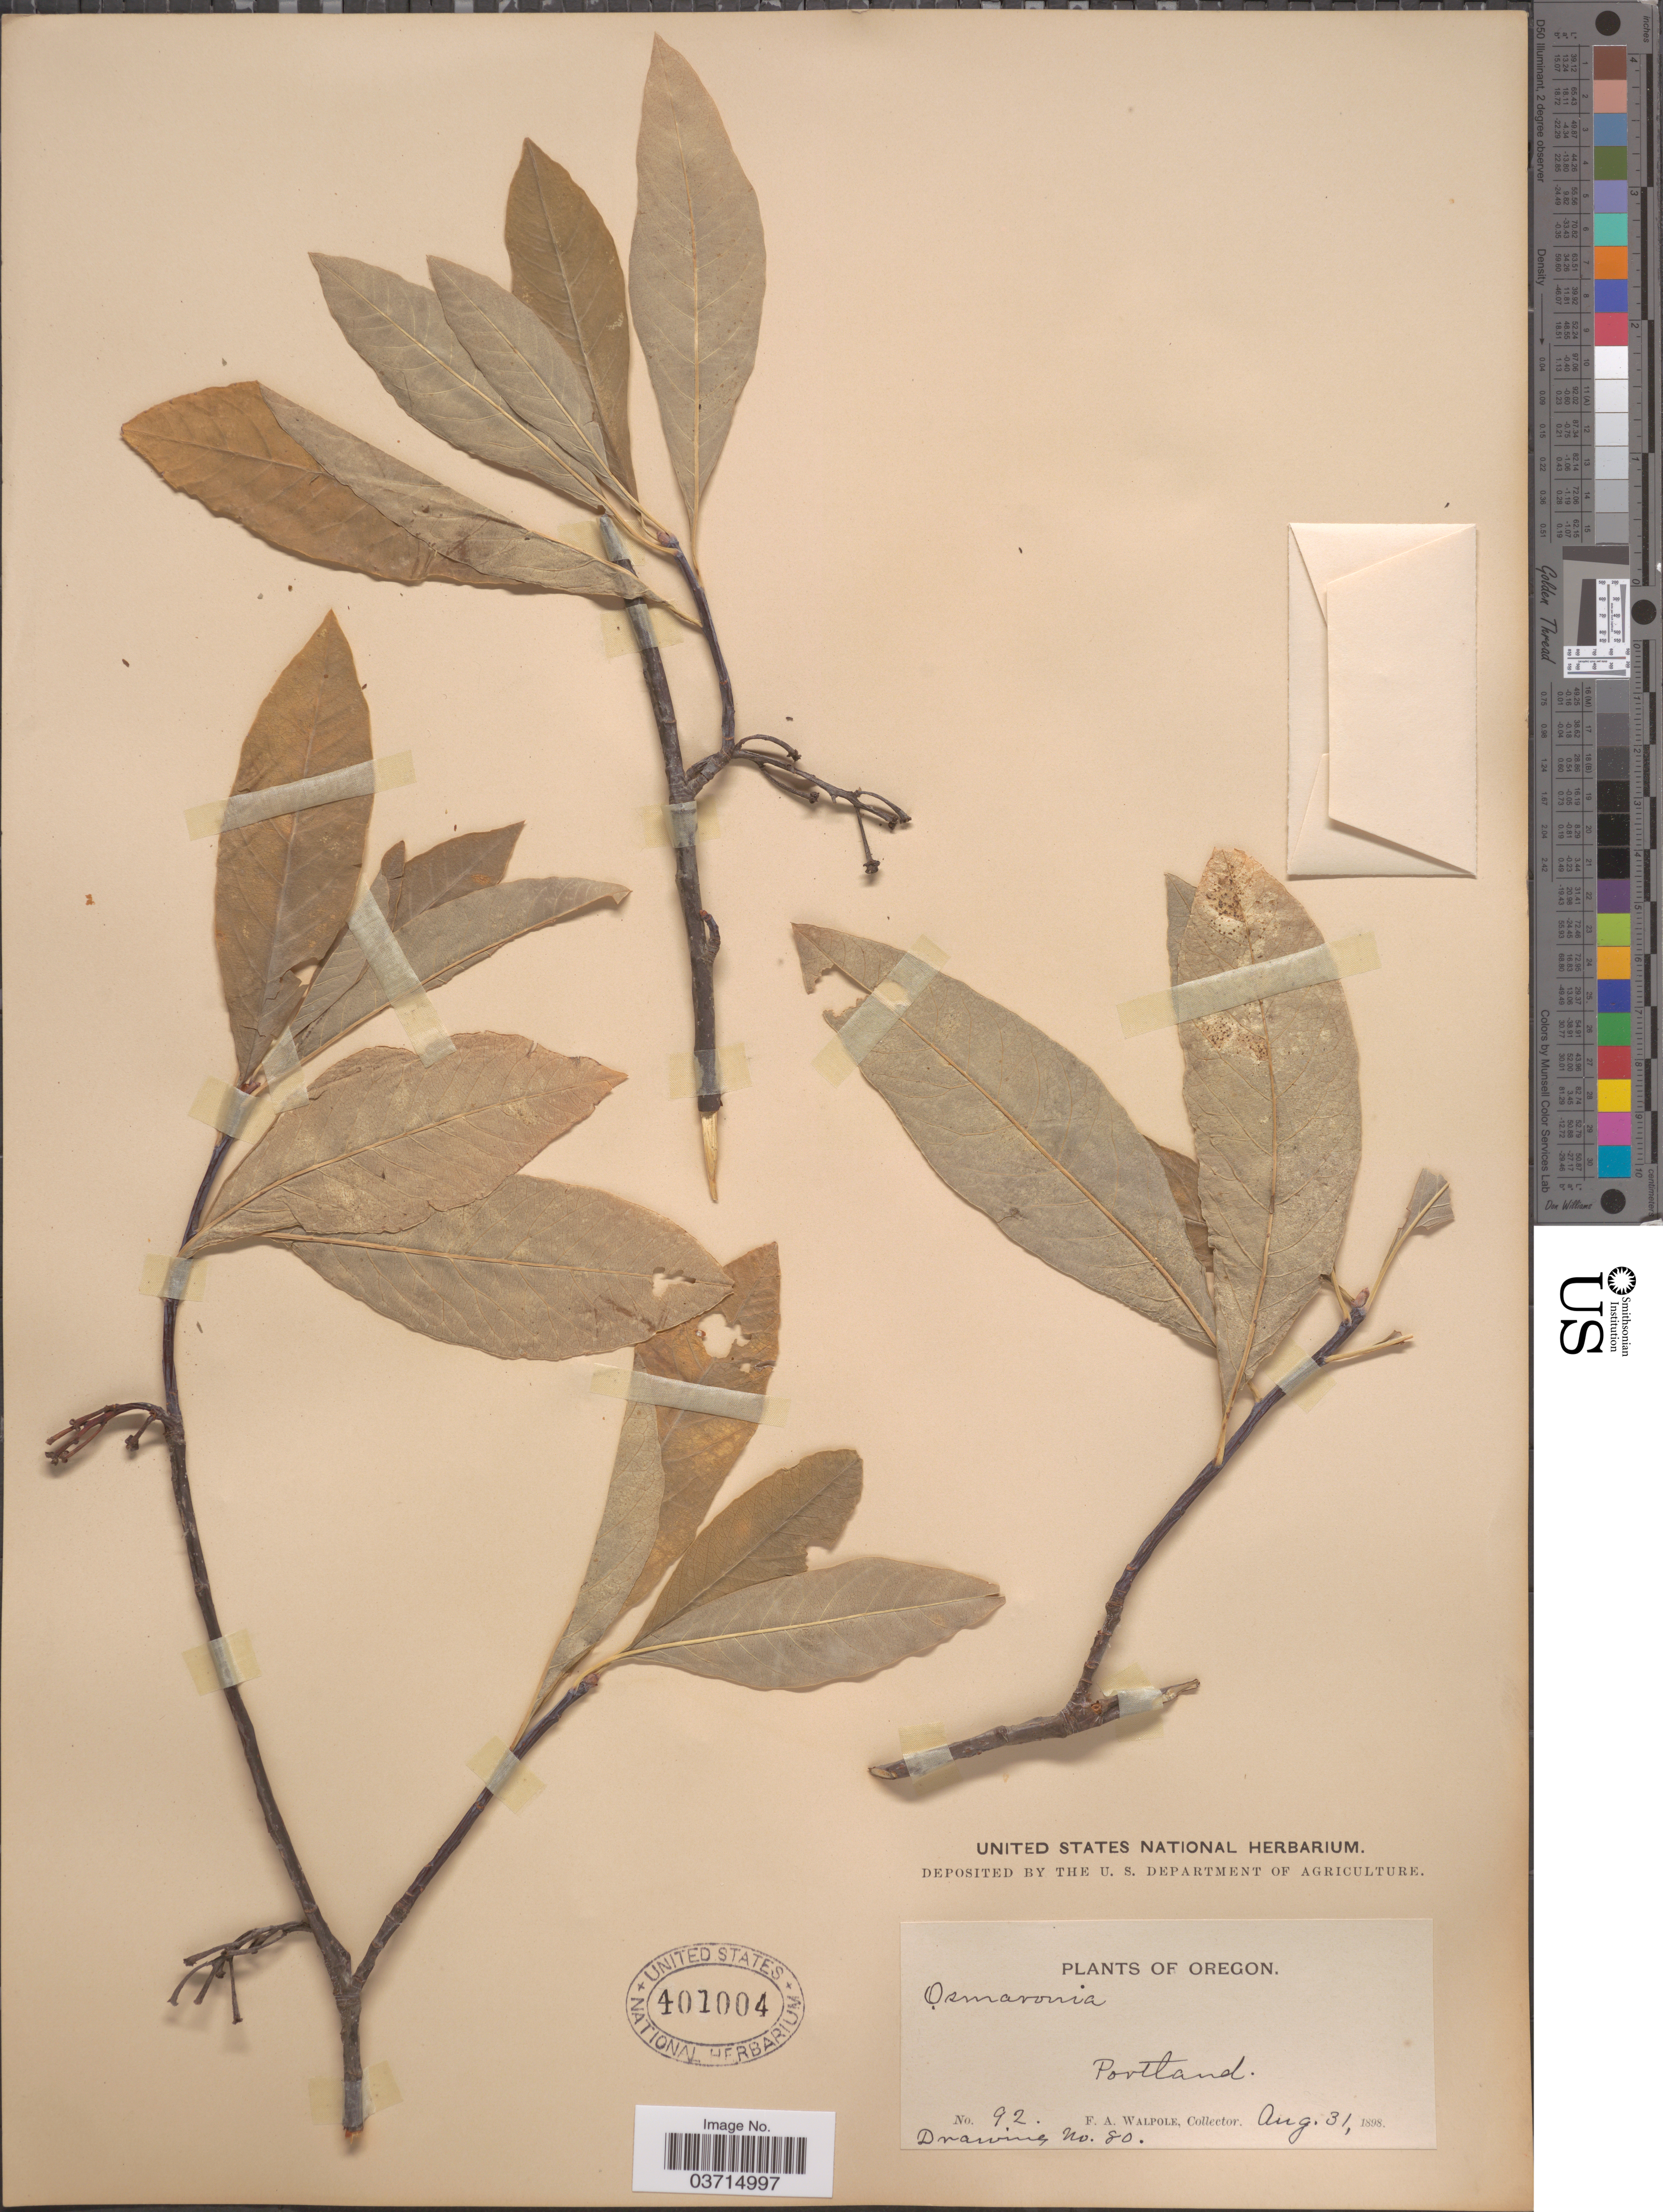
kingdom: Plantae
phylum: Tracheophyta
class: Magnoliopsida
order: Rosales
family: Rosaceae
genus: Oemleria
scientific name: Oemleria cerasiformis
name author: (Torr. & A. Gray ex Hook. & Arn.) J.W. Landon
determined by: Strong, Mark T., (BOT), Smithsonian Institution - National Museum of Natural History (UNITED STATES)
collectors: F. Walpole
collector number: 92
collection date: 1898-08-31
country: United States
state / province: Oregon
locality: Portland.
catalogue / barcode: US 401004